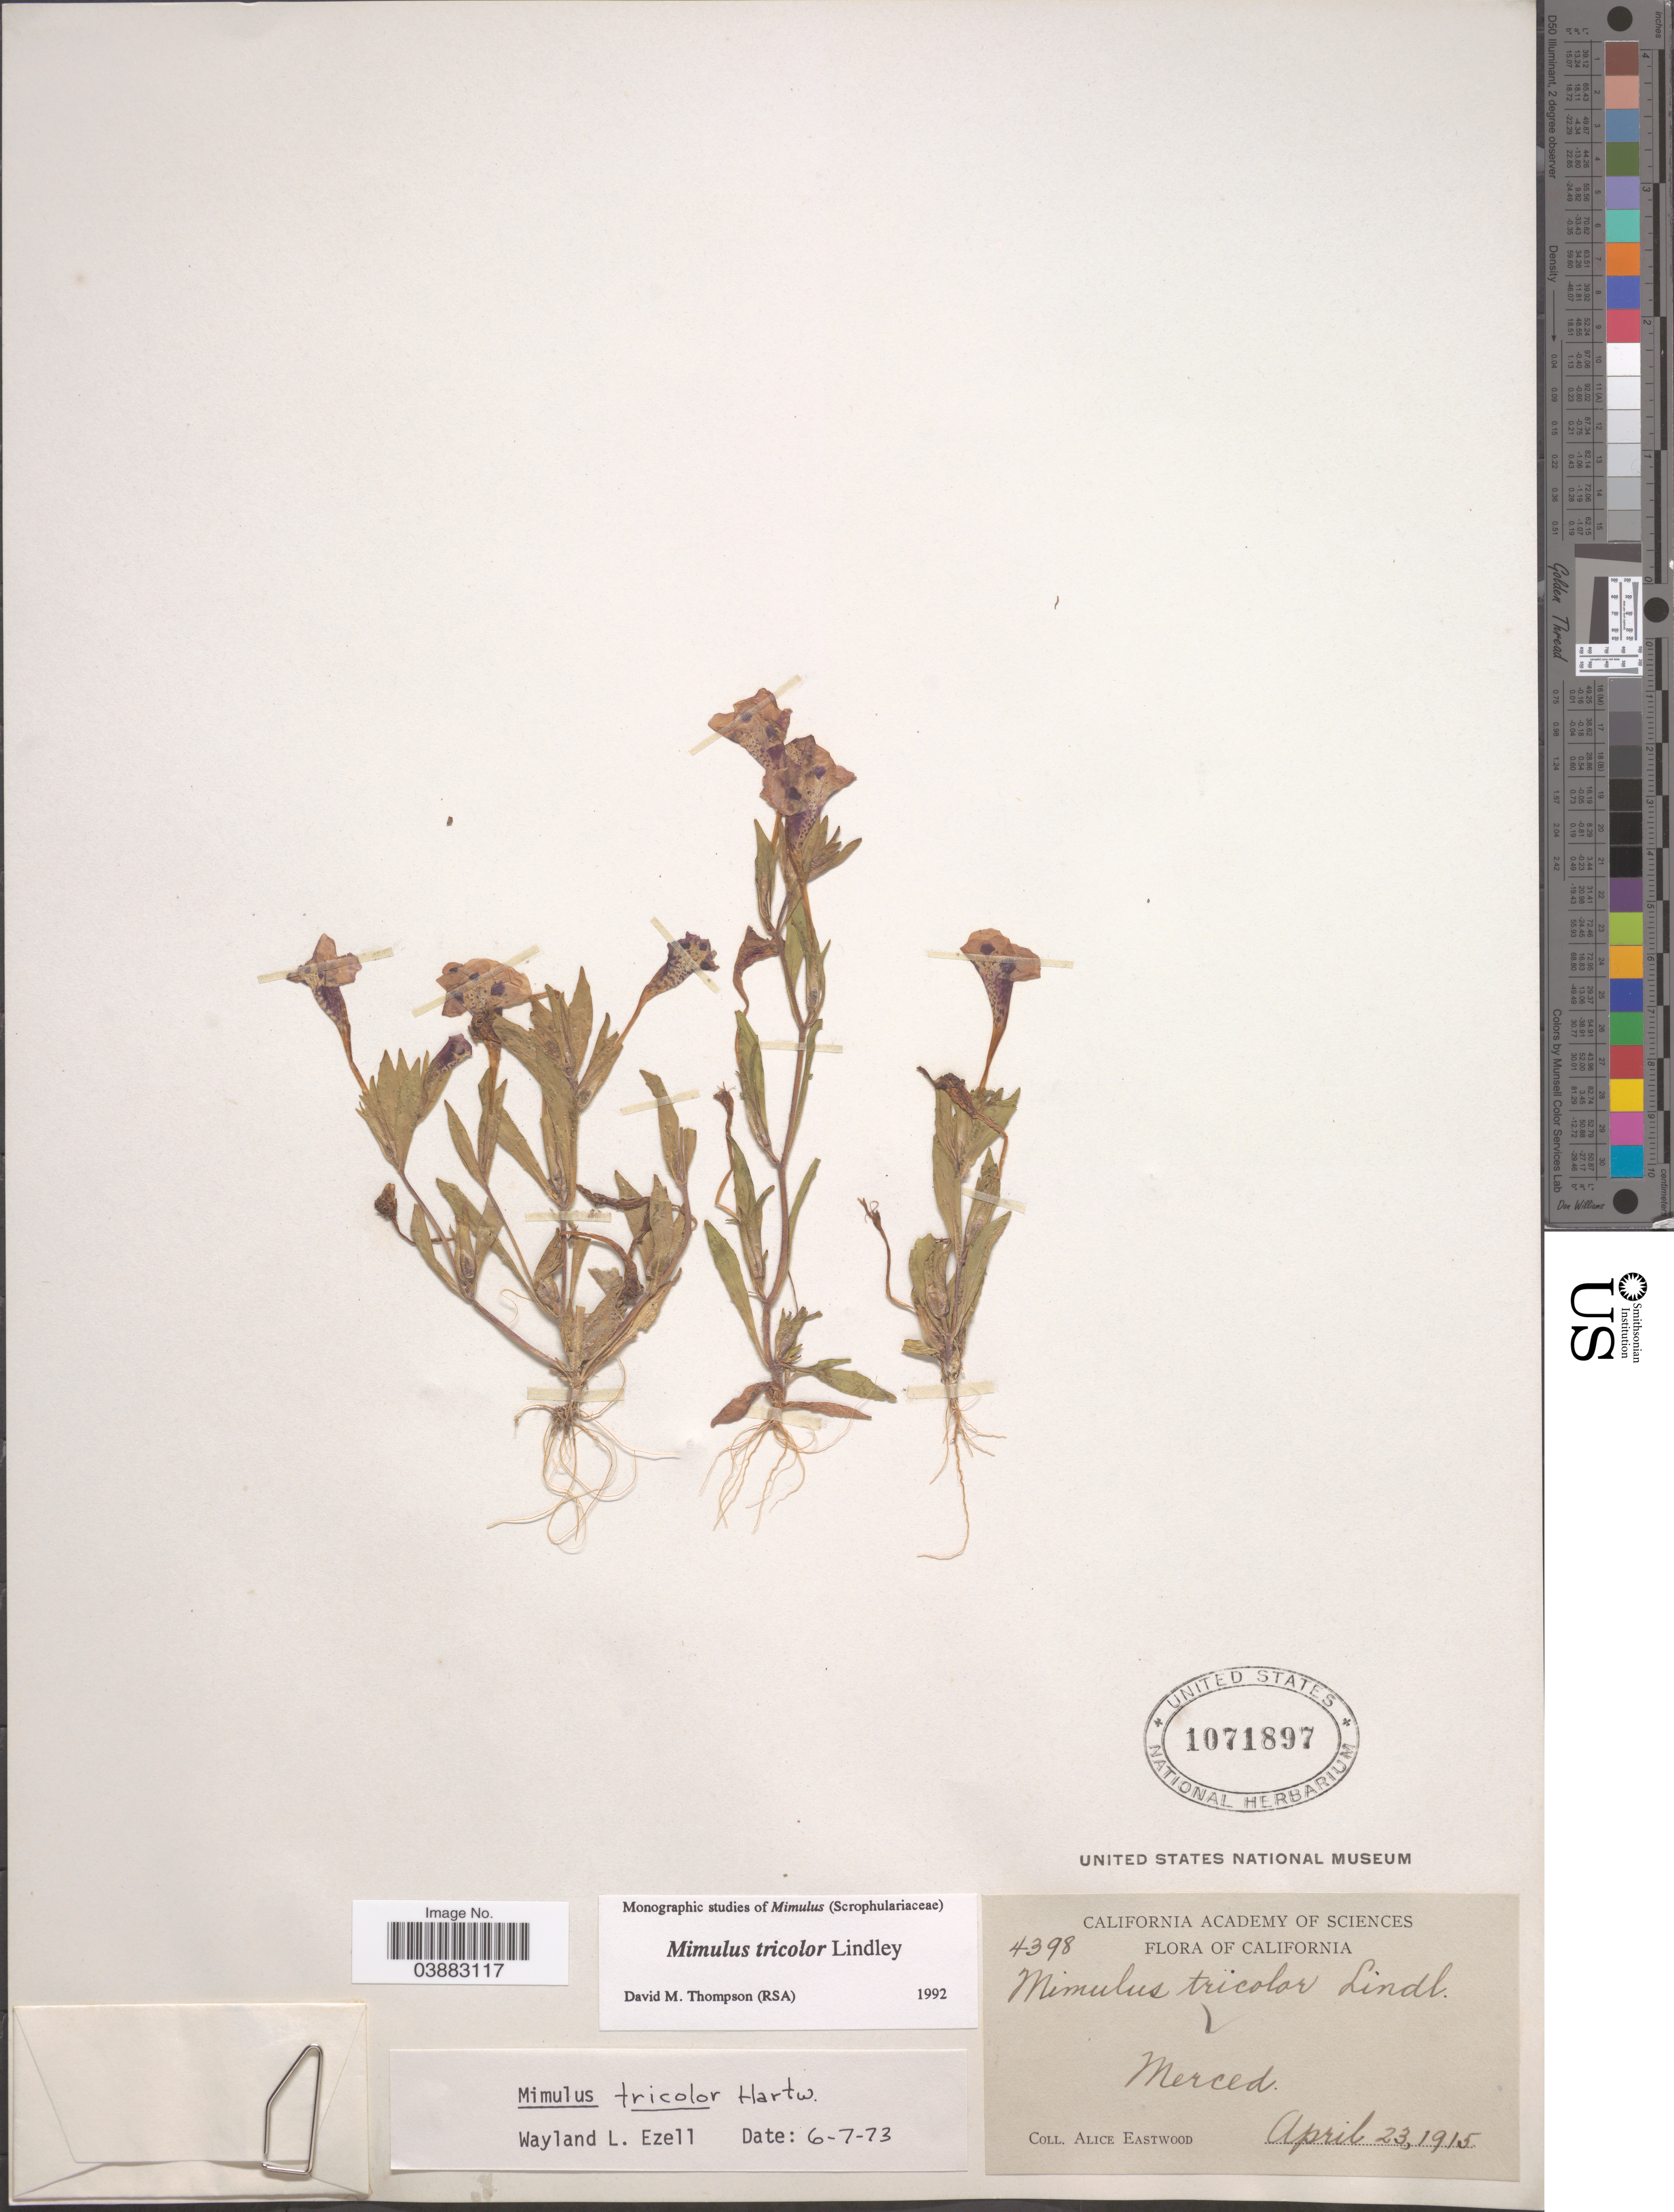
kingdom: Plantae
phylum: Tracheophyta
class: Magnoliopsida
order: Lamiales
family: Phrymaceae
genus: Mimulus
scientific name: Mimulus tricolor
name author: Hartw. ex Lindl.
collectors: A. Eastwood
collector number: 4398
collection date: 1915-04-23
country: United States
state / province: California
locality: Merced.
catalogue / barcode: US 1071897